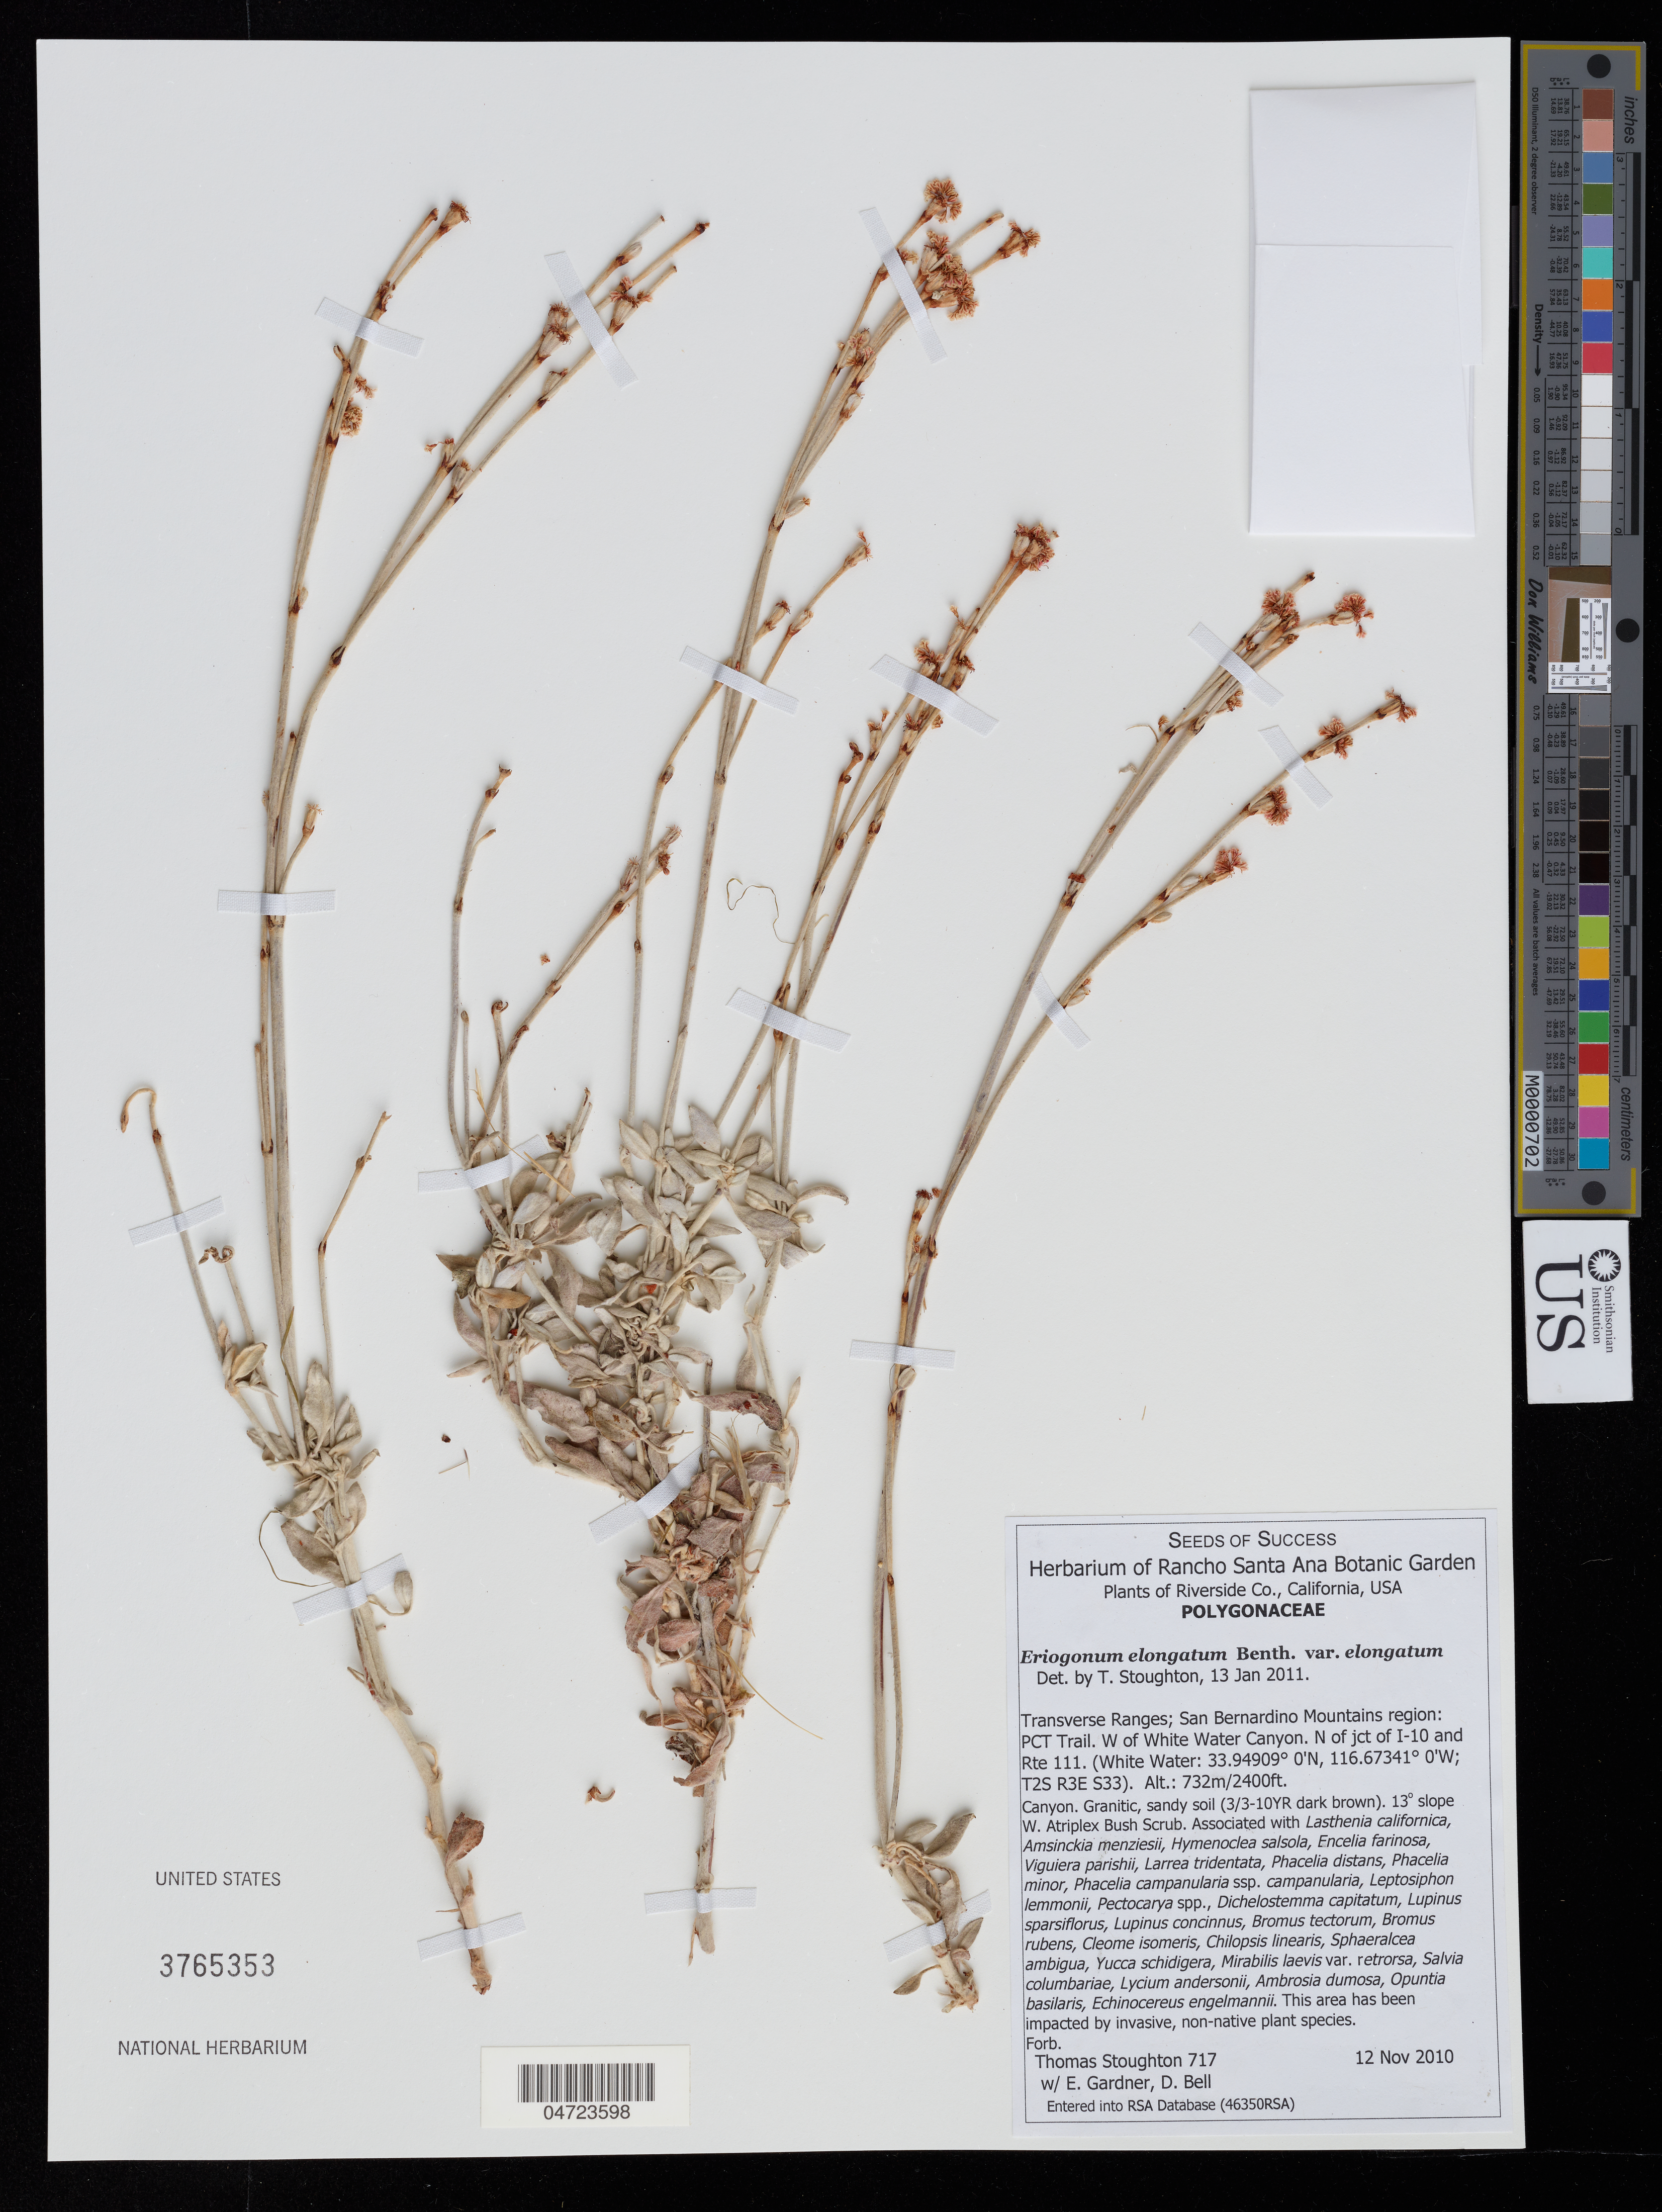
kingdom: Plantae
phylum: Tracheophyta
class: Magnoliopsida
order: Caryophyllales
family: Polygonaceae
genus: Eriogonum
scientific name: Eriogonum elongatum var. elongatum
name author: Benth.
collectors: T. Stoughton, E. Gardner & D. Bell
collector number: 717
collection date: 2010-11-12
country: United States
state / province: California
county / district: Riverside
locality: Riverside Co. Transverse Ranges; San Bernardino Mountains region: PCT Trail. W of White Water Canyon. N of jct of I-10 and Rte 111. (White Water: T2S R3E S33).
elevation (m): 732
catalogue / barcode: US 3765353